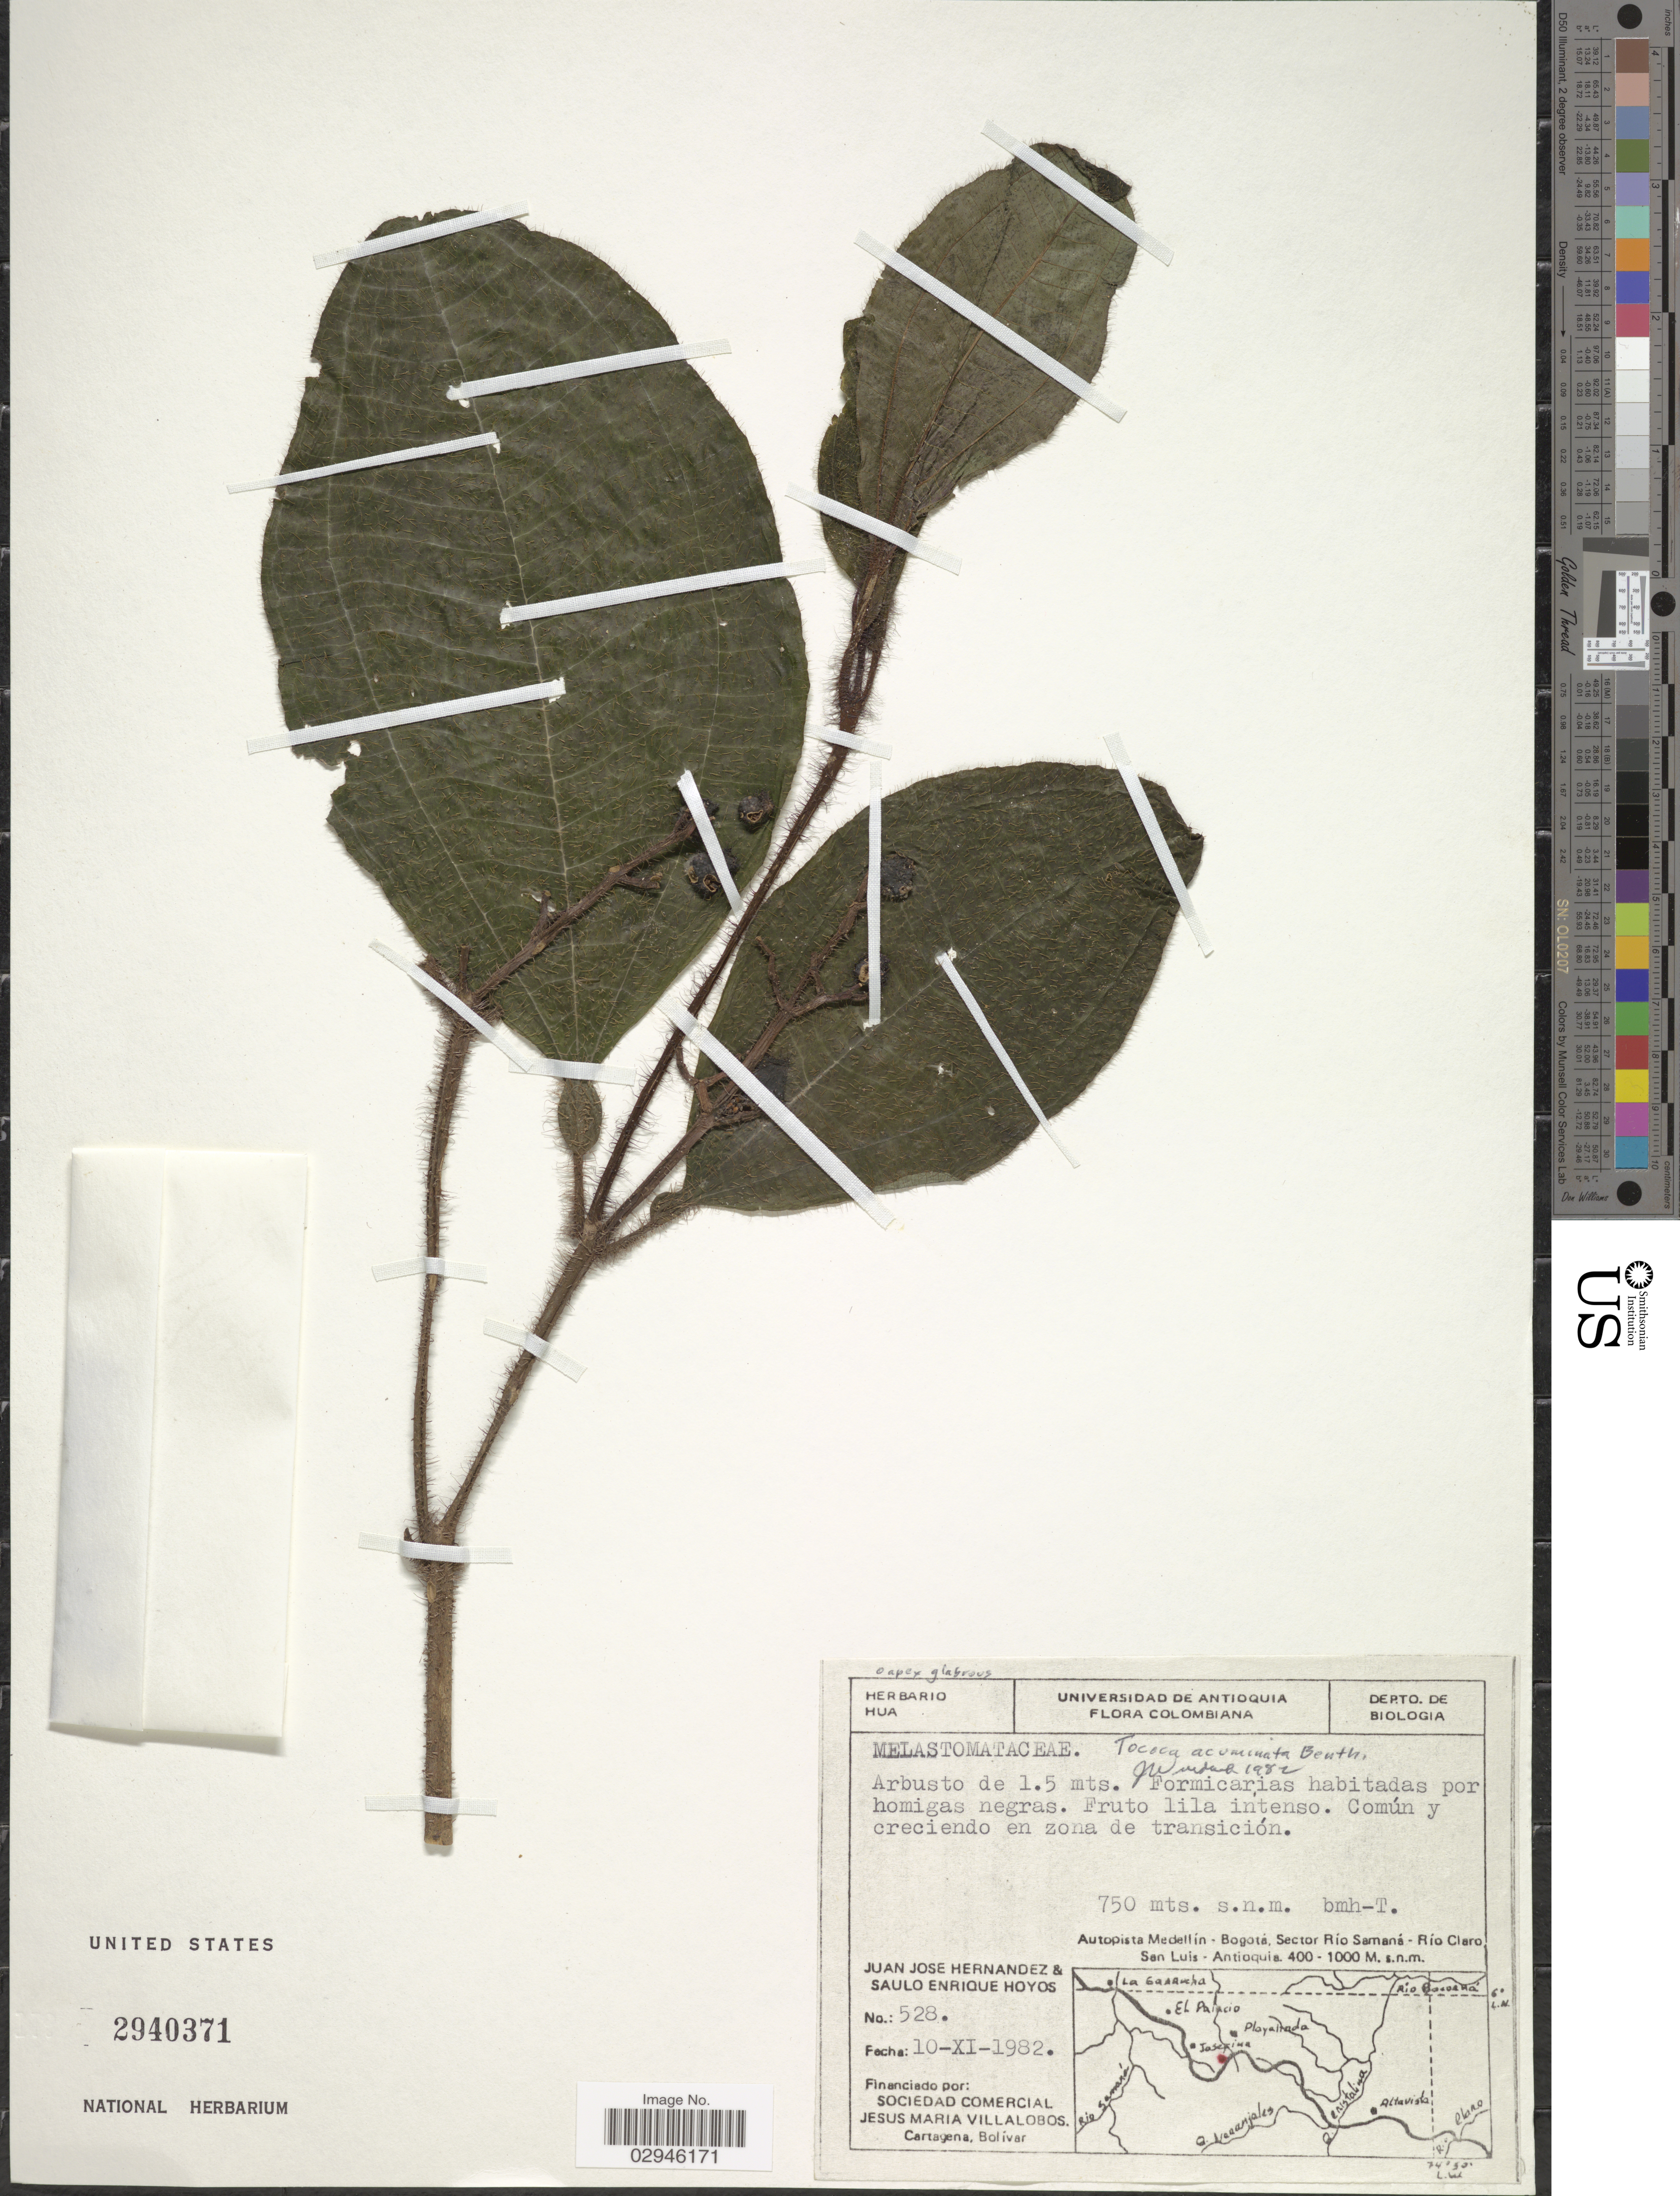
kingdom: Plantae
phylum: Tracheophyta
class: Magnoliopsida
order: Myrtales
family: Melastomataceae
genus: Tococa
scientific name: Tococa acuminata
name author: Benth.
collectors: J. J. Hernandez & S. E. Hoyos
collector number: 528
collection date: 1982-11-10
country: Colombia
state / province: Antioquia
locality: Autopista Medellín - Bogotá. Sector Río Samaná - Río Claro. San Luis - Antioquia.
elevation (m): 750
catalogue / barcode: US 2940371